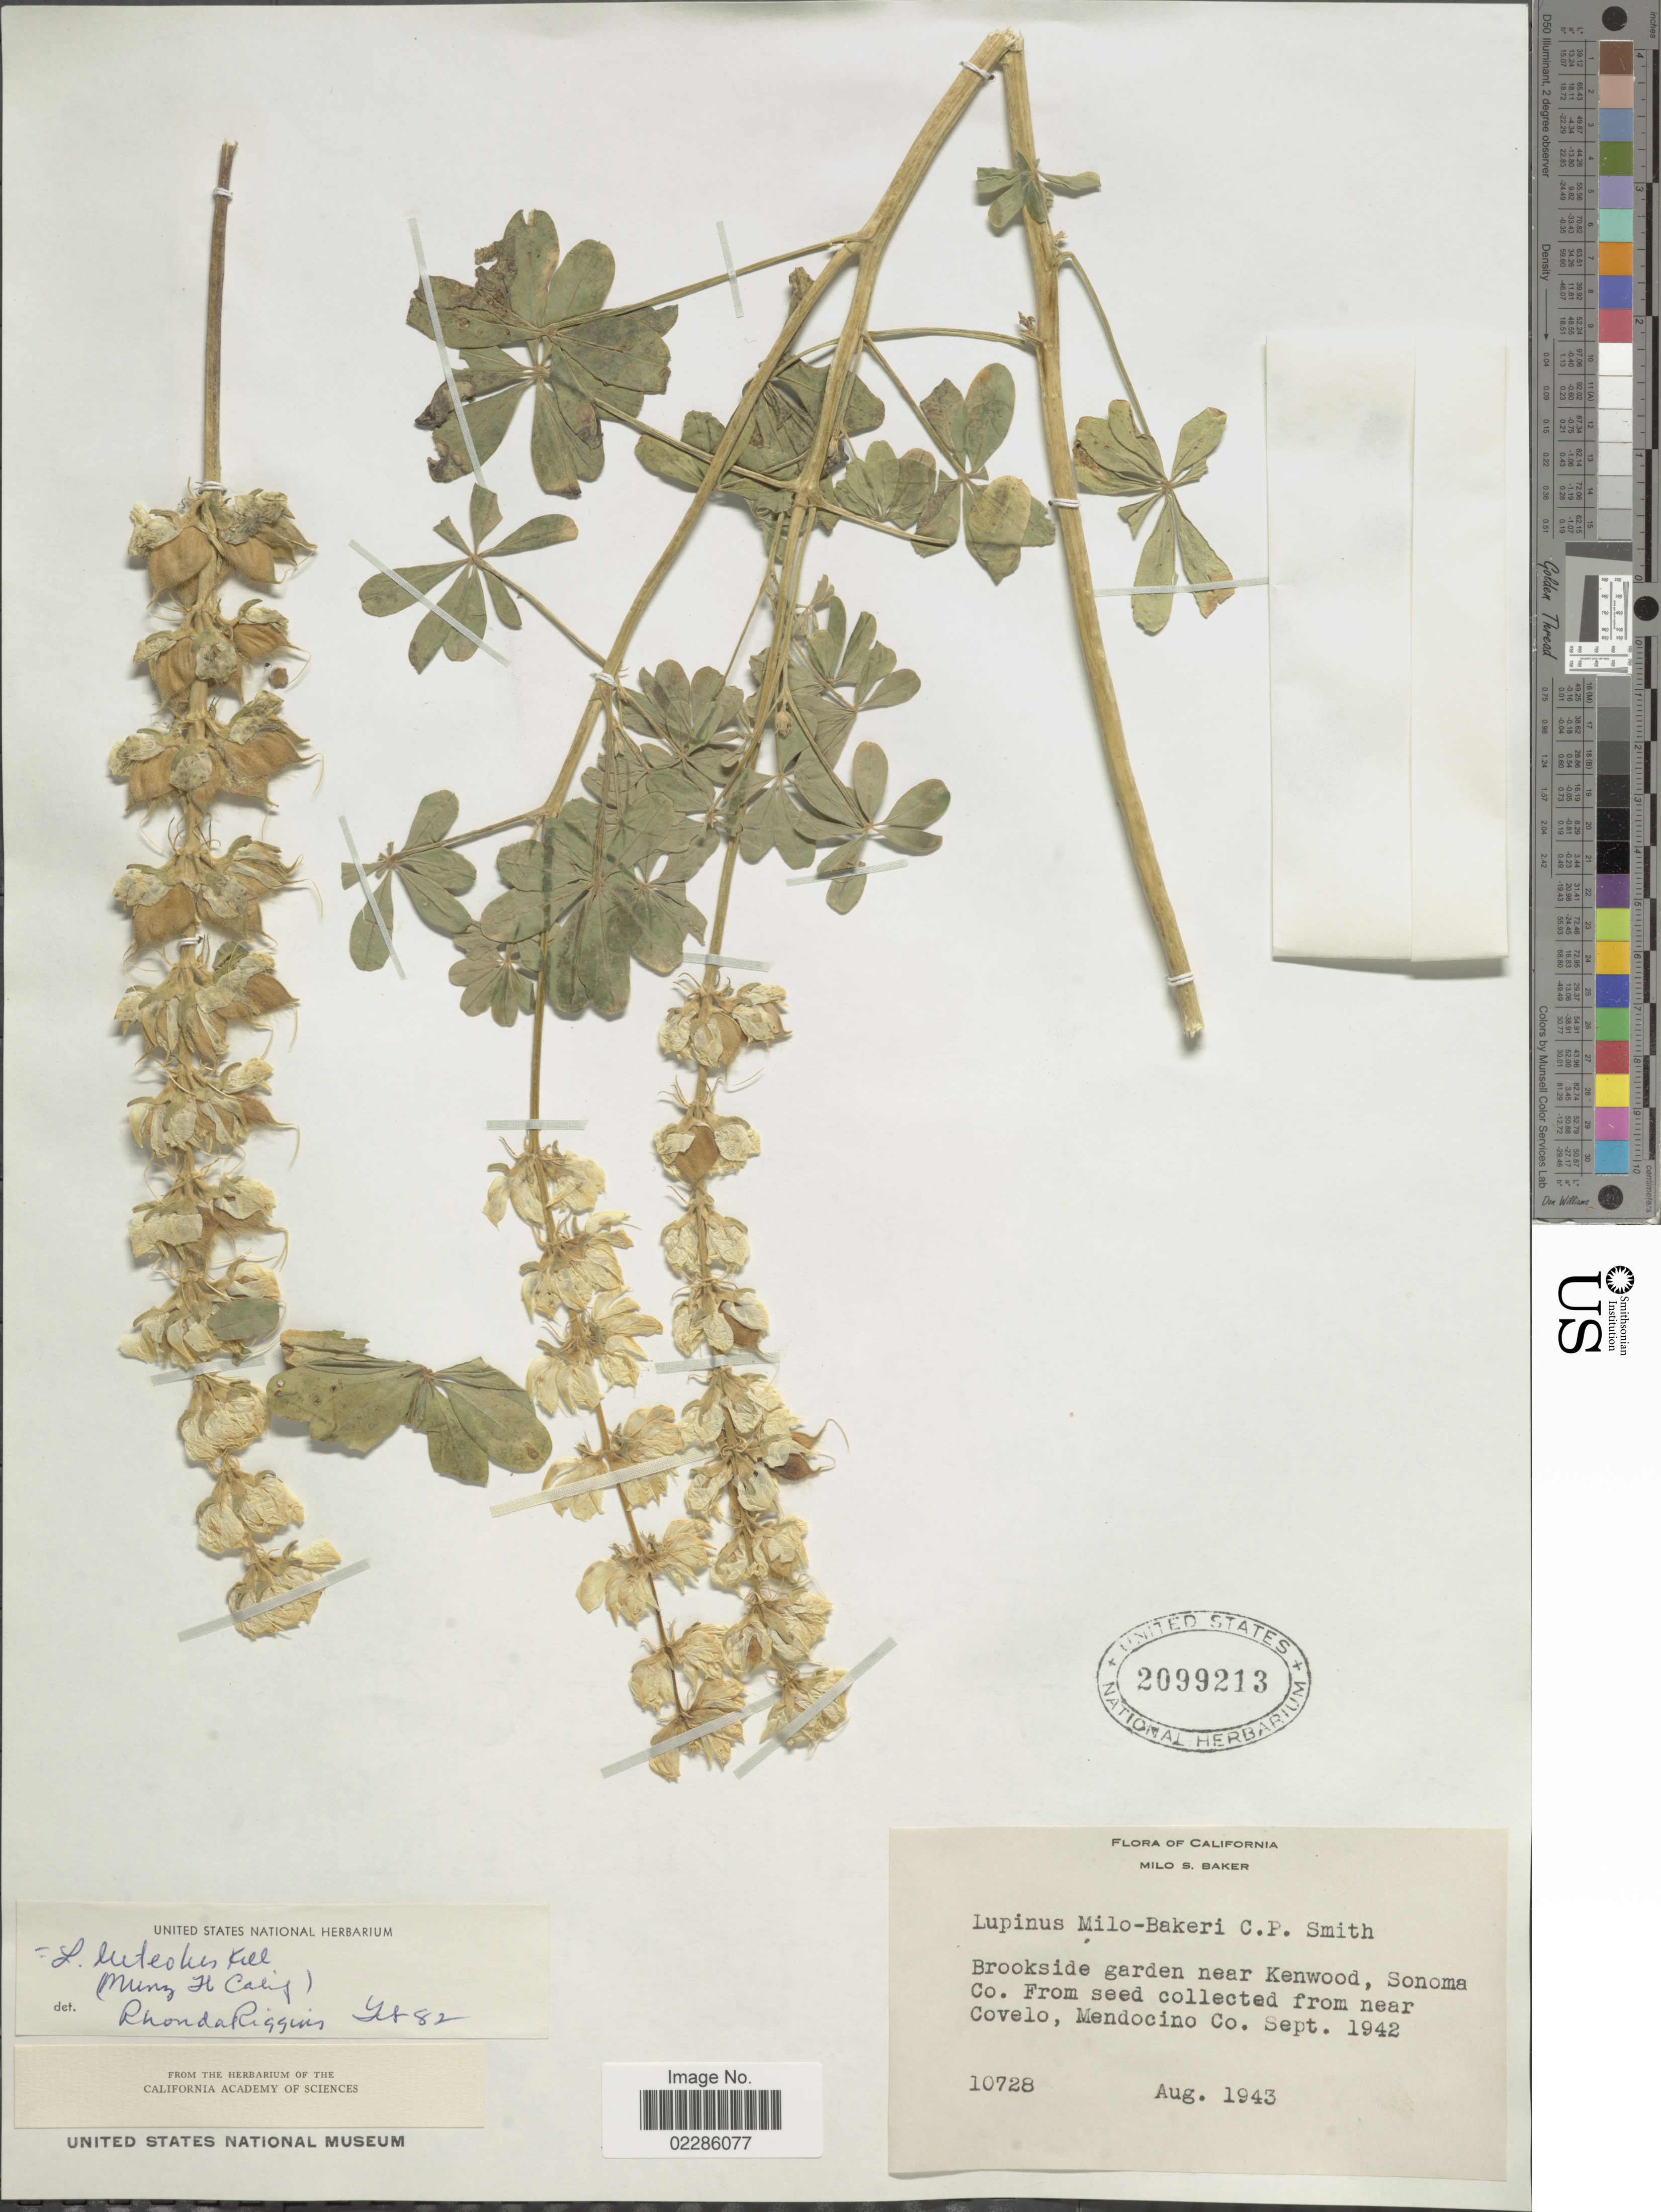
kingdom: Plantae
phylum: Tracheophyta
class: Magnoliopsida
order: Fabales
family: Fabaceae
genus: Lupinus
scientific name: Lupinus luteolus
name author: Kellogg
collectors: M. S. Baker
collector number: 10728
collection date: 1943-08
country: United States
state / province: California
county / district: Sonoma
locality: Brookside garden near Kenwood, Sonoma Co. From seed collected from near Covelo, Mendocino Co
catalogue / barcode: US 2099213